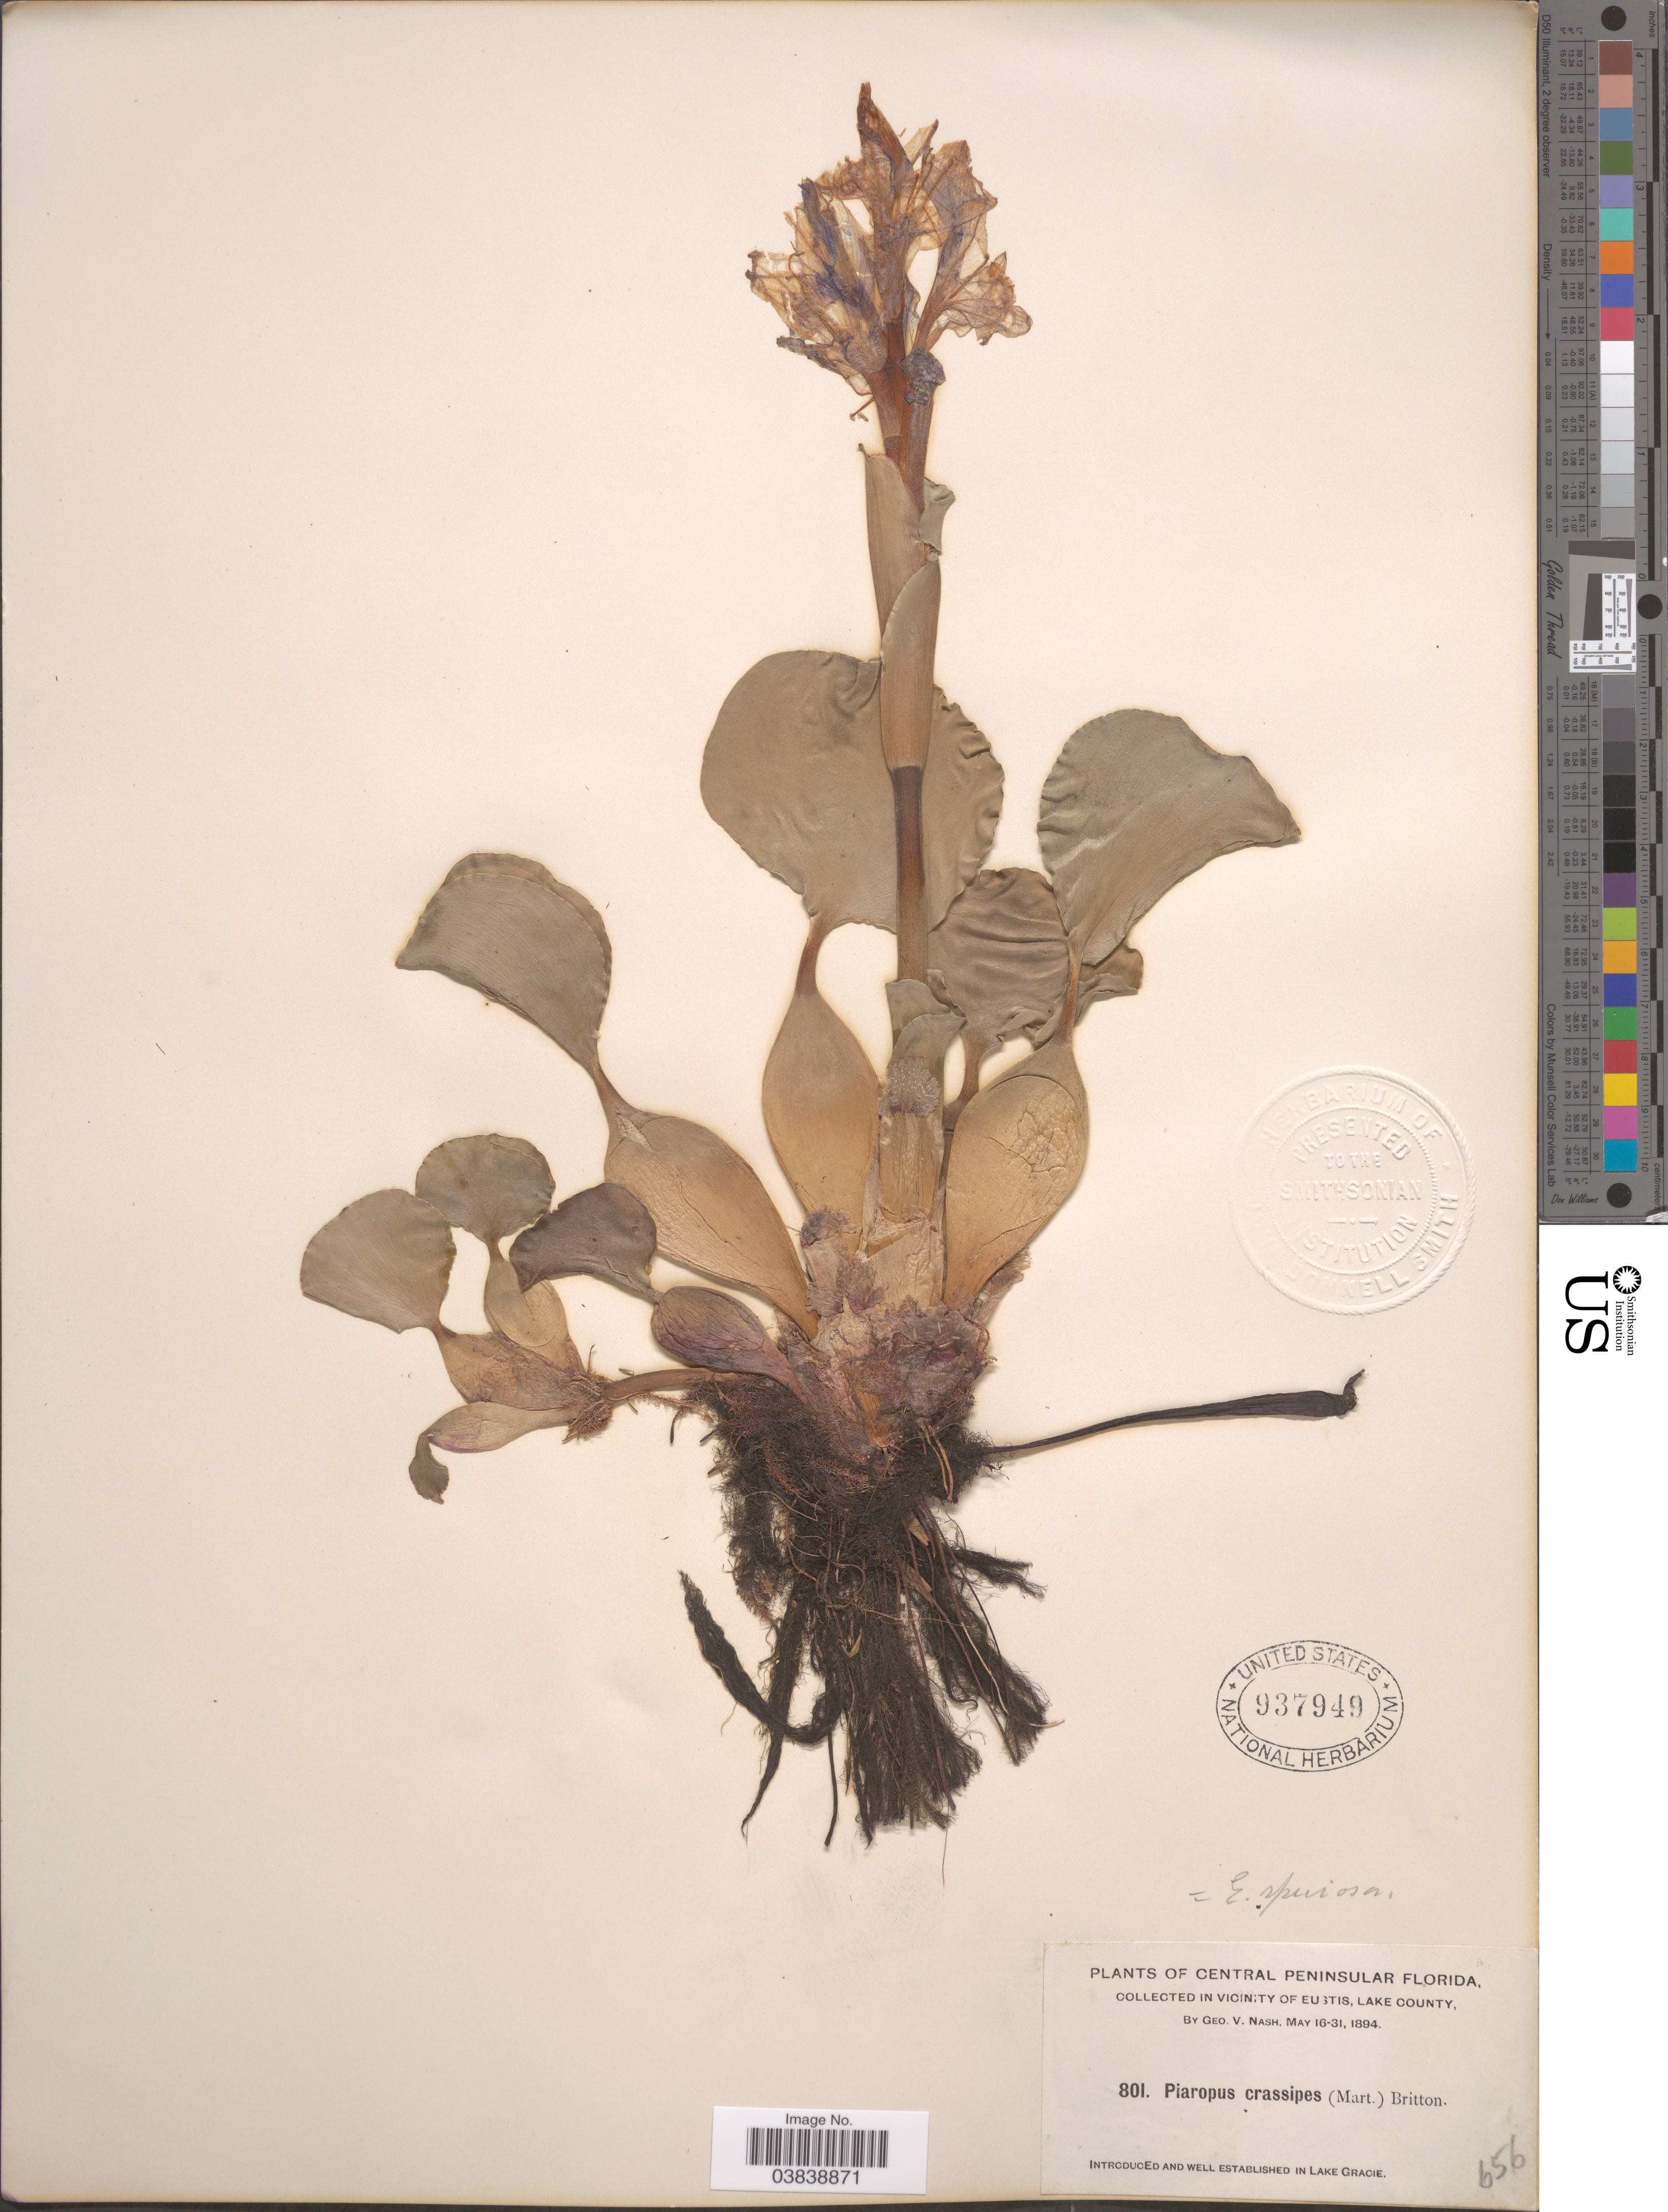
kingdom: Plantae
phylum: Tracheophyta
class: Liliopsida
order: Commelinales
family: Pontederiaceae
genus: Eichhornia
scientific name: Eichhornia crassipes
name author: (Mart.) Solms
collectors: G. V. Nash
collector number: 801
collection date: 1894-05-16/1894-05-31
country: United States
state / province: Florida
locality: Central Peninsular Florida. In vicinity of Eustis, Lake County.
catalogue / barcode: US 937949